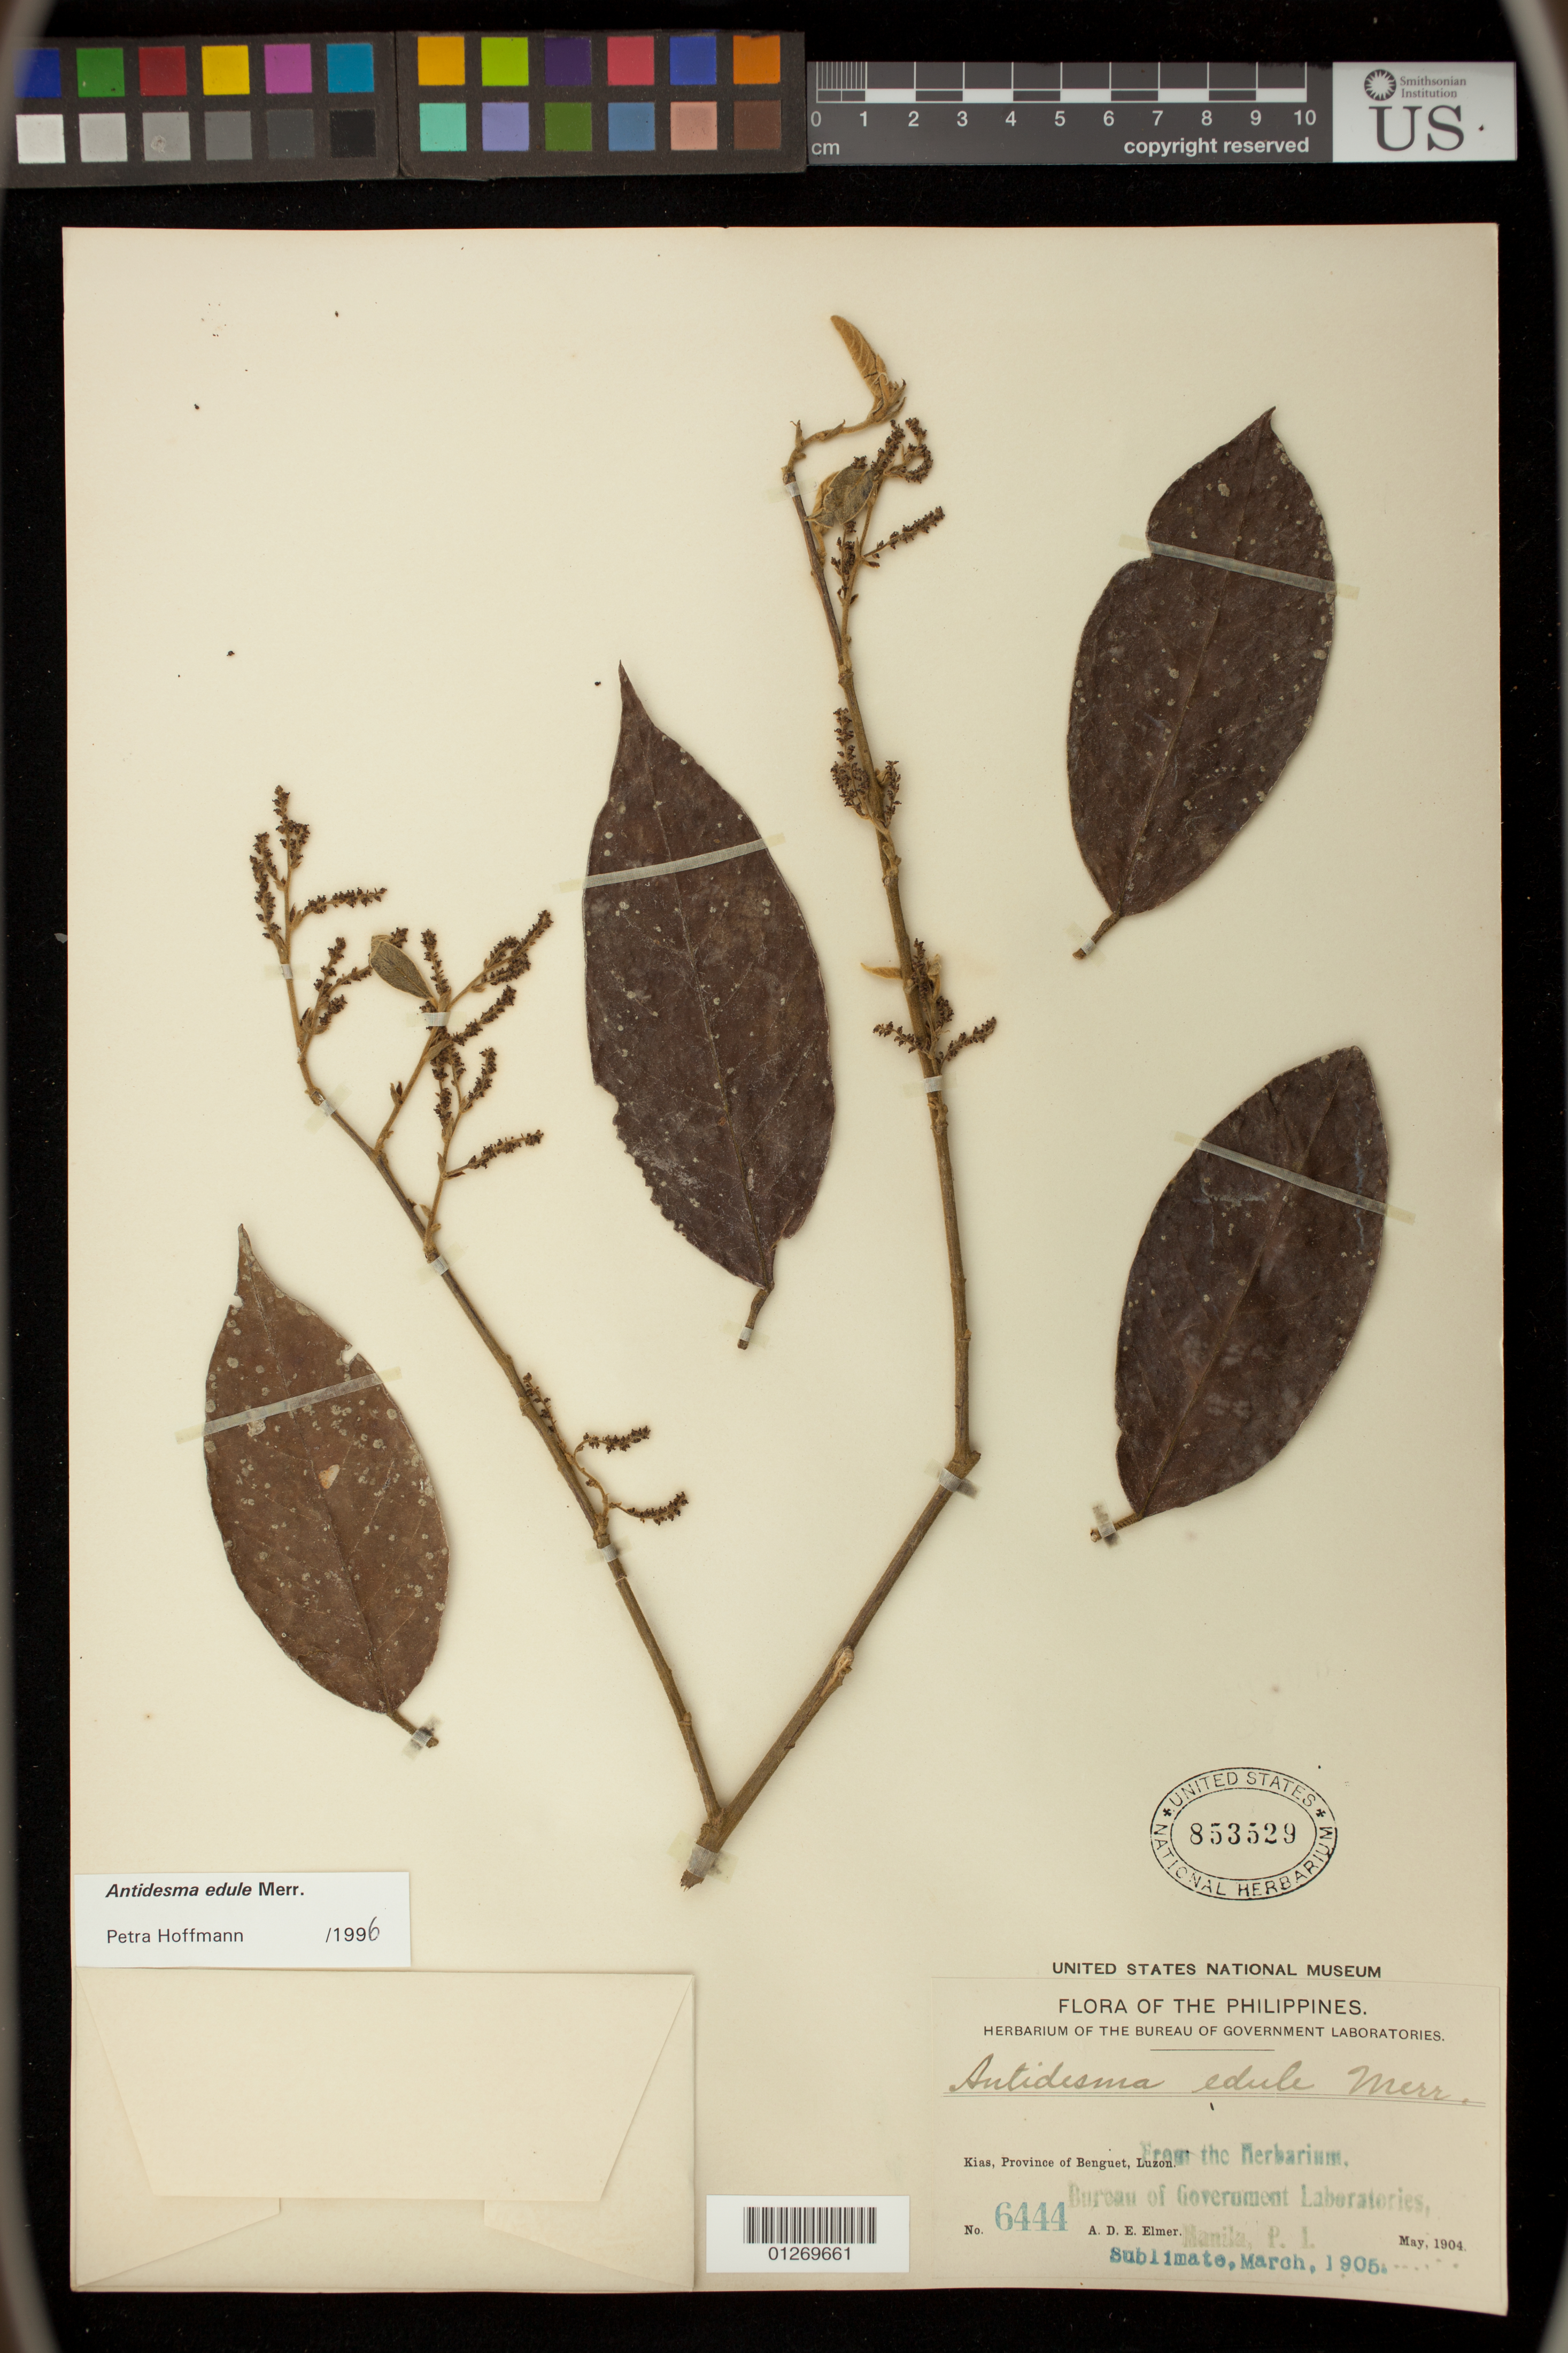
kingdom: Plantae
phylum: Tracheophyta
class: Magnoliopsida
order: Malpighiales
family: Phyllanthaceae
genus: Antidesma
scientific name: Antidesma edule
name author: Merr.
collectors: A. D. E. Elmer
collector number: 6444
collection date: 1904-05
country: Philippines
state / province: Cordillera (Administrative Region)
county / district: Benguet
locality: Kias, Luzon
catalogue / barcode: US 853529